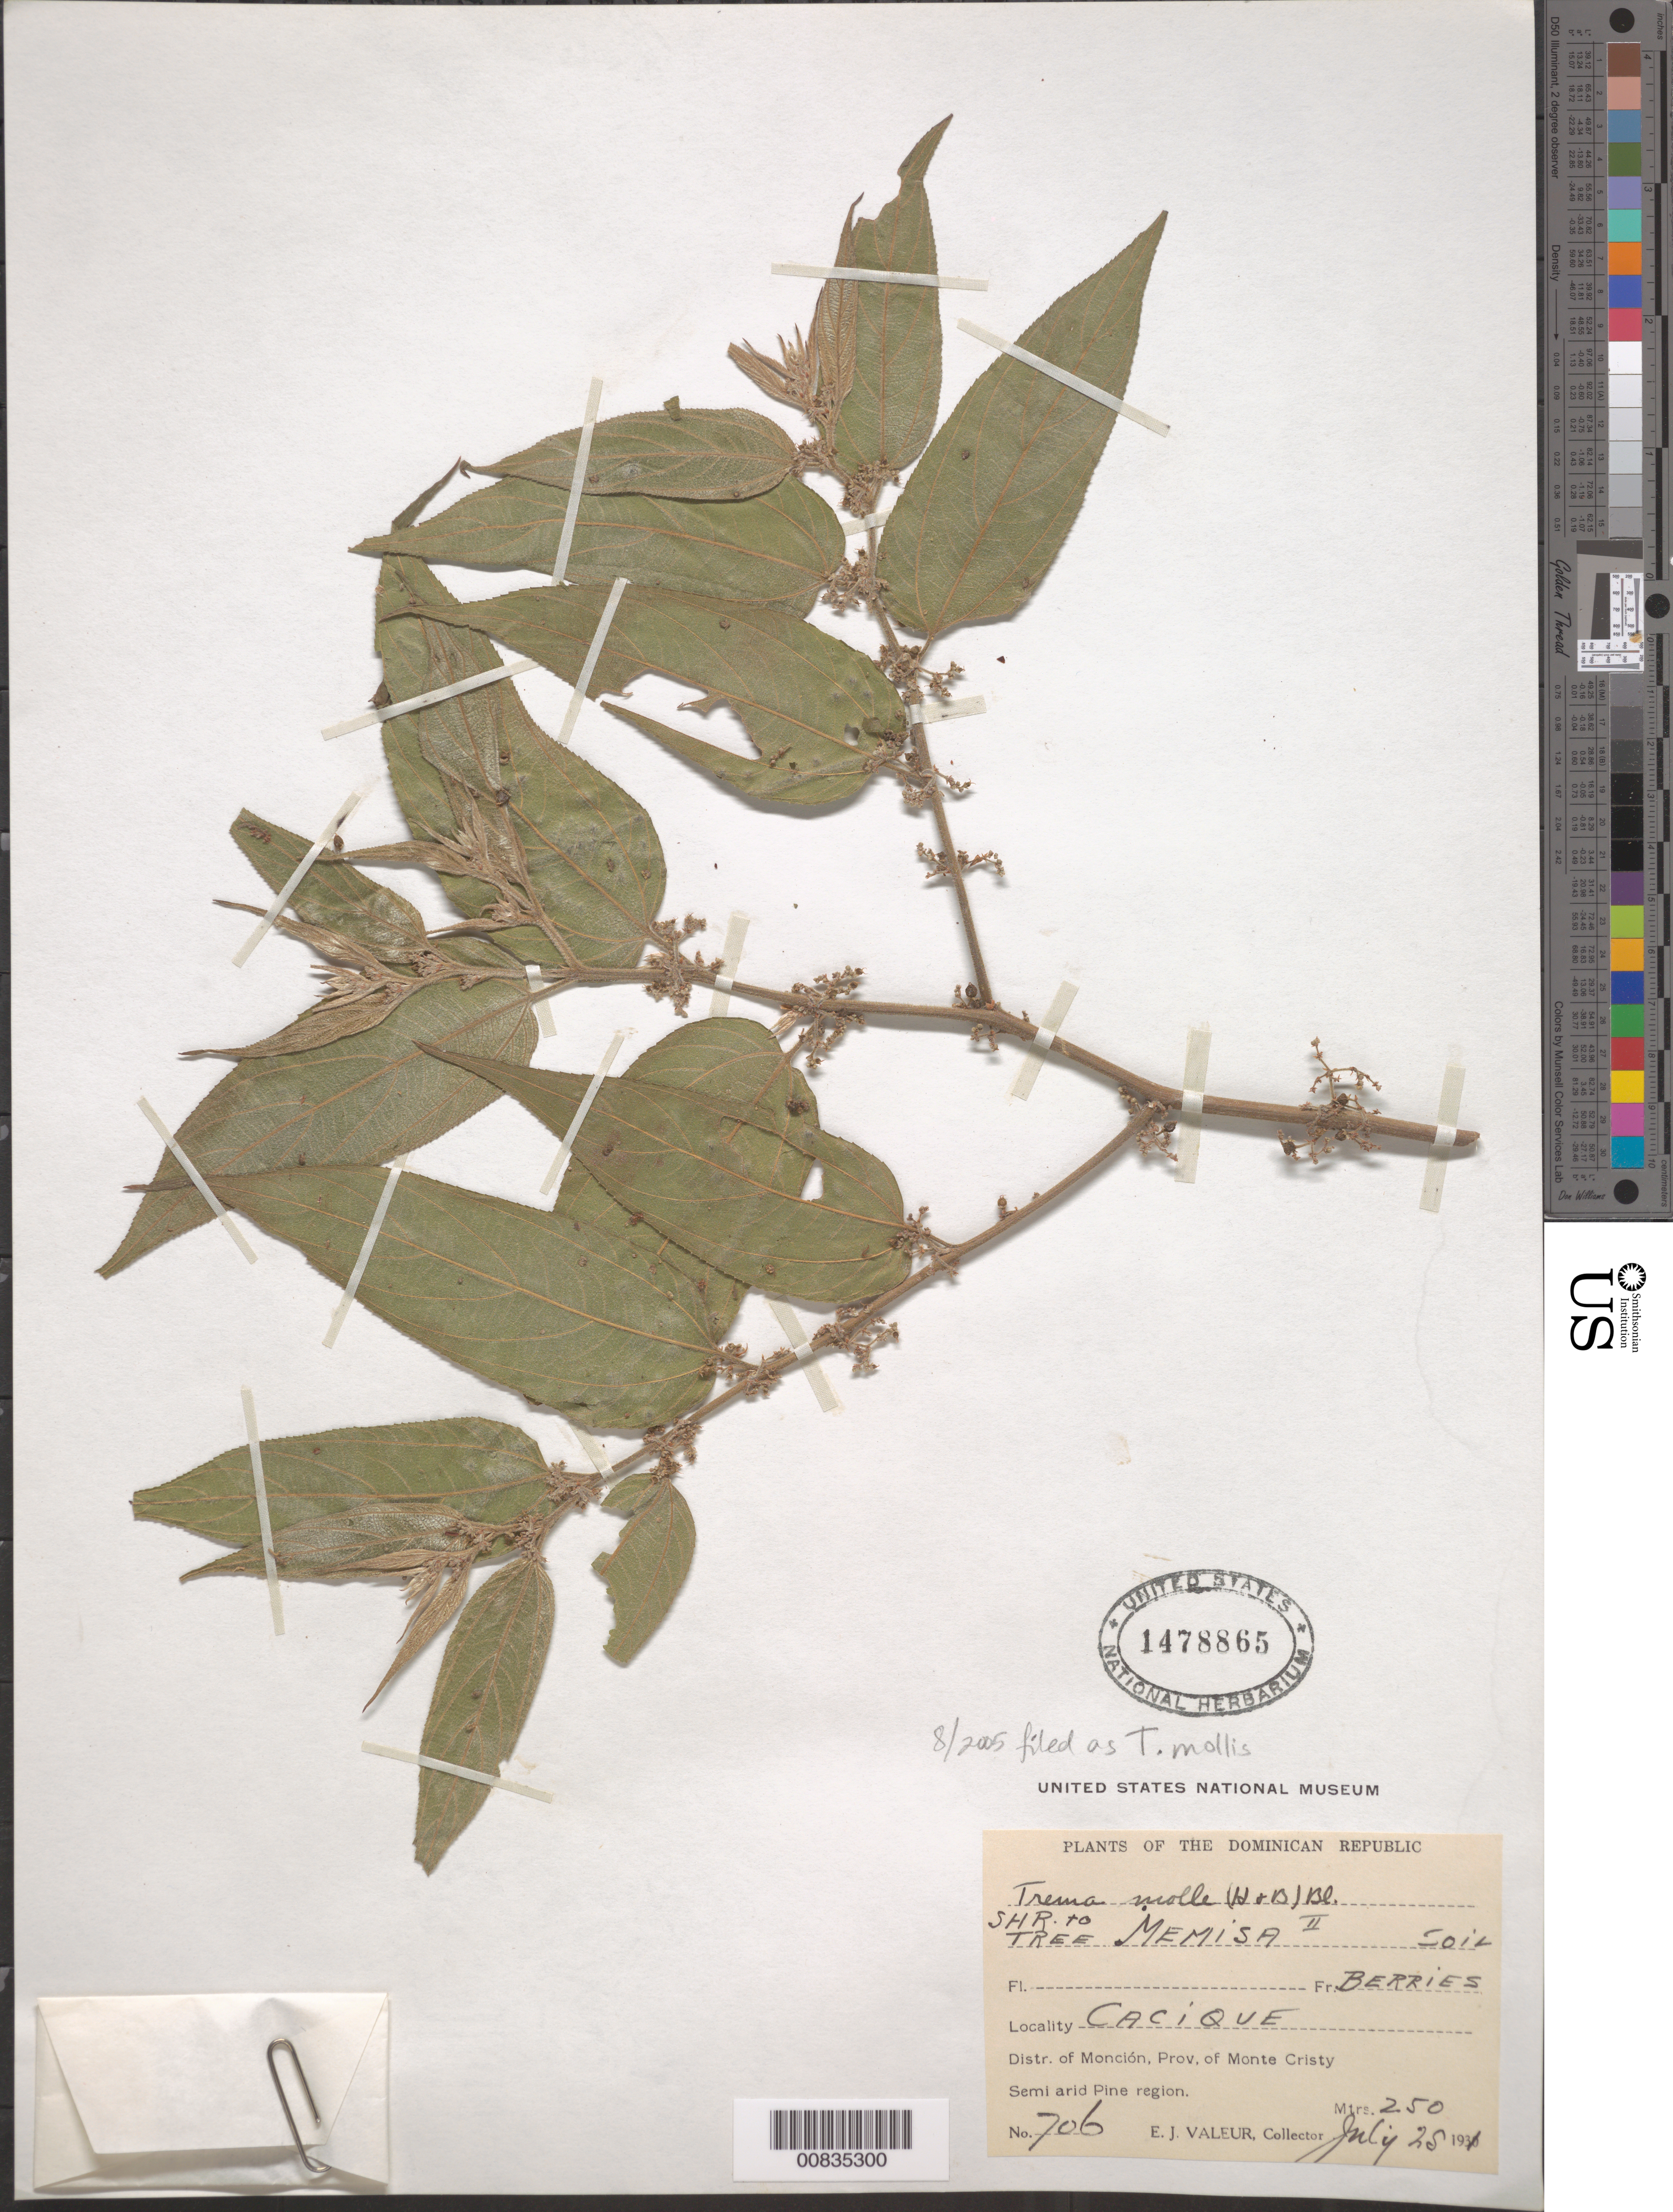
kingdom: Plantae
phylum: Tracheophyta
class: Magnoliopsida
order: Rosales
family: Cannabaceae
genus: Trema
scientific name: Trema micranthum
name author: (L.) Blume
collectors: E. Valeur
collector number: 706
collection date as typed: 25 Jul 1931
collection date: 1931-07-25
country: Dominican Republic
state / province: Monte Cristi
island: Hispaniola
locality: Cacique. Distr. of Monción.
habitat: Soil. Semi arid Pine region.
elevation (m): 250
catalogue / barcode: US 1478865